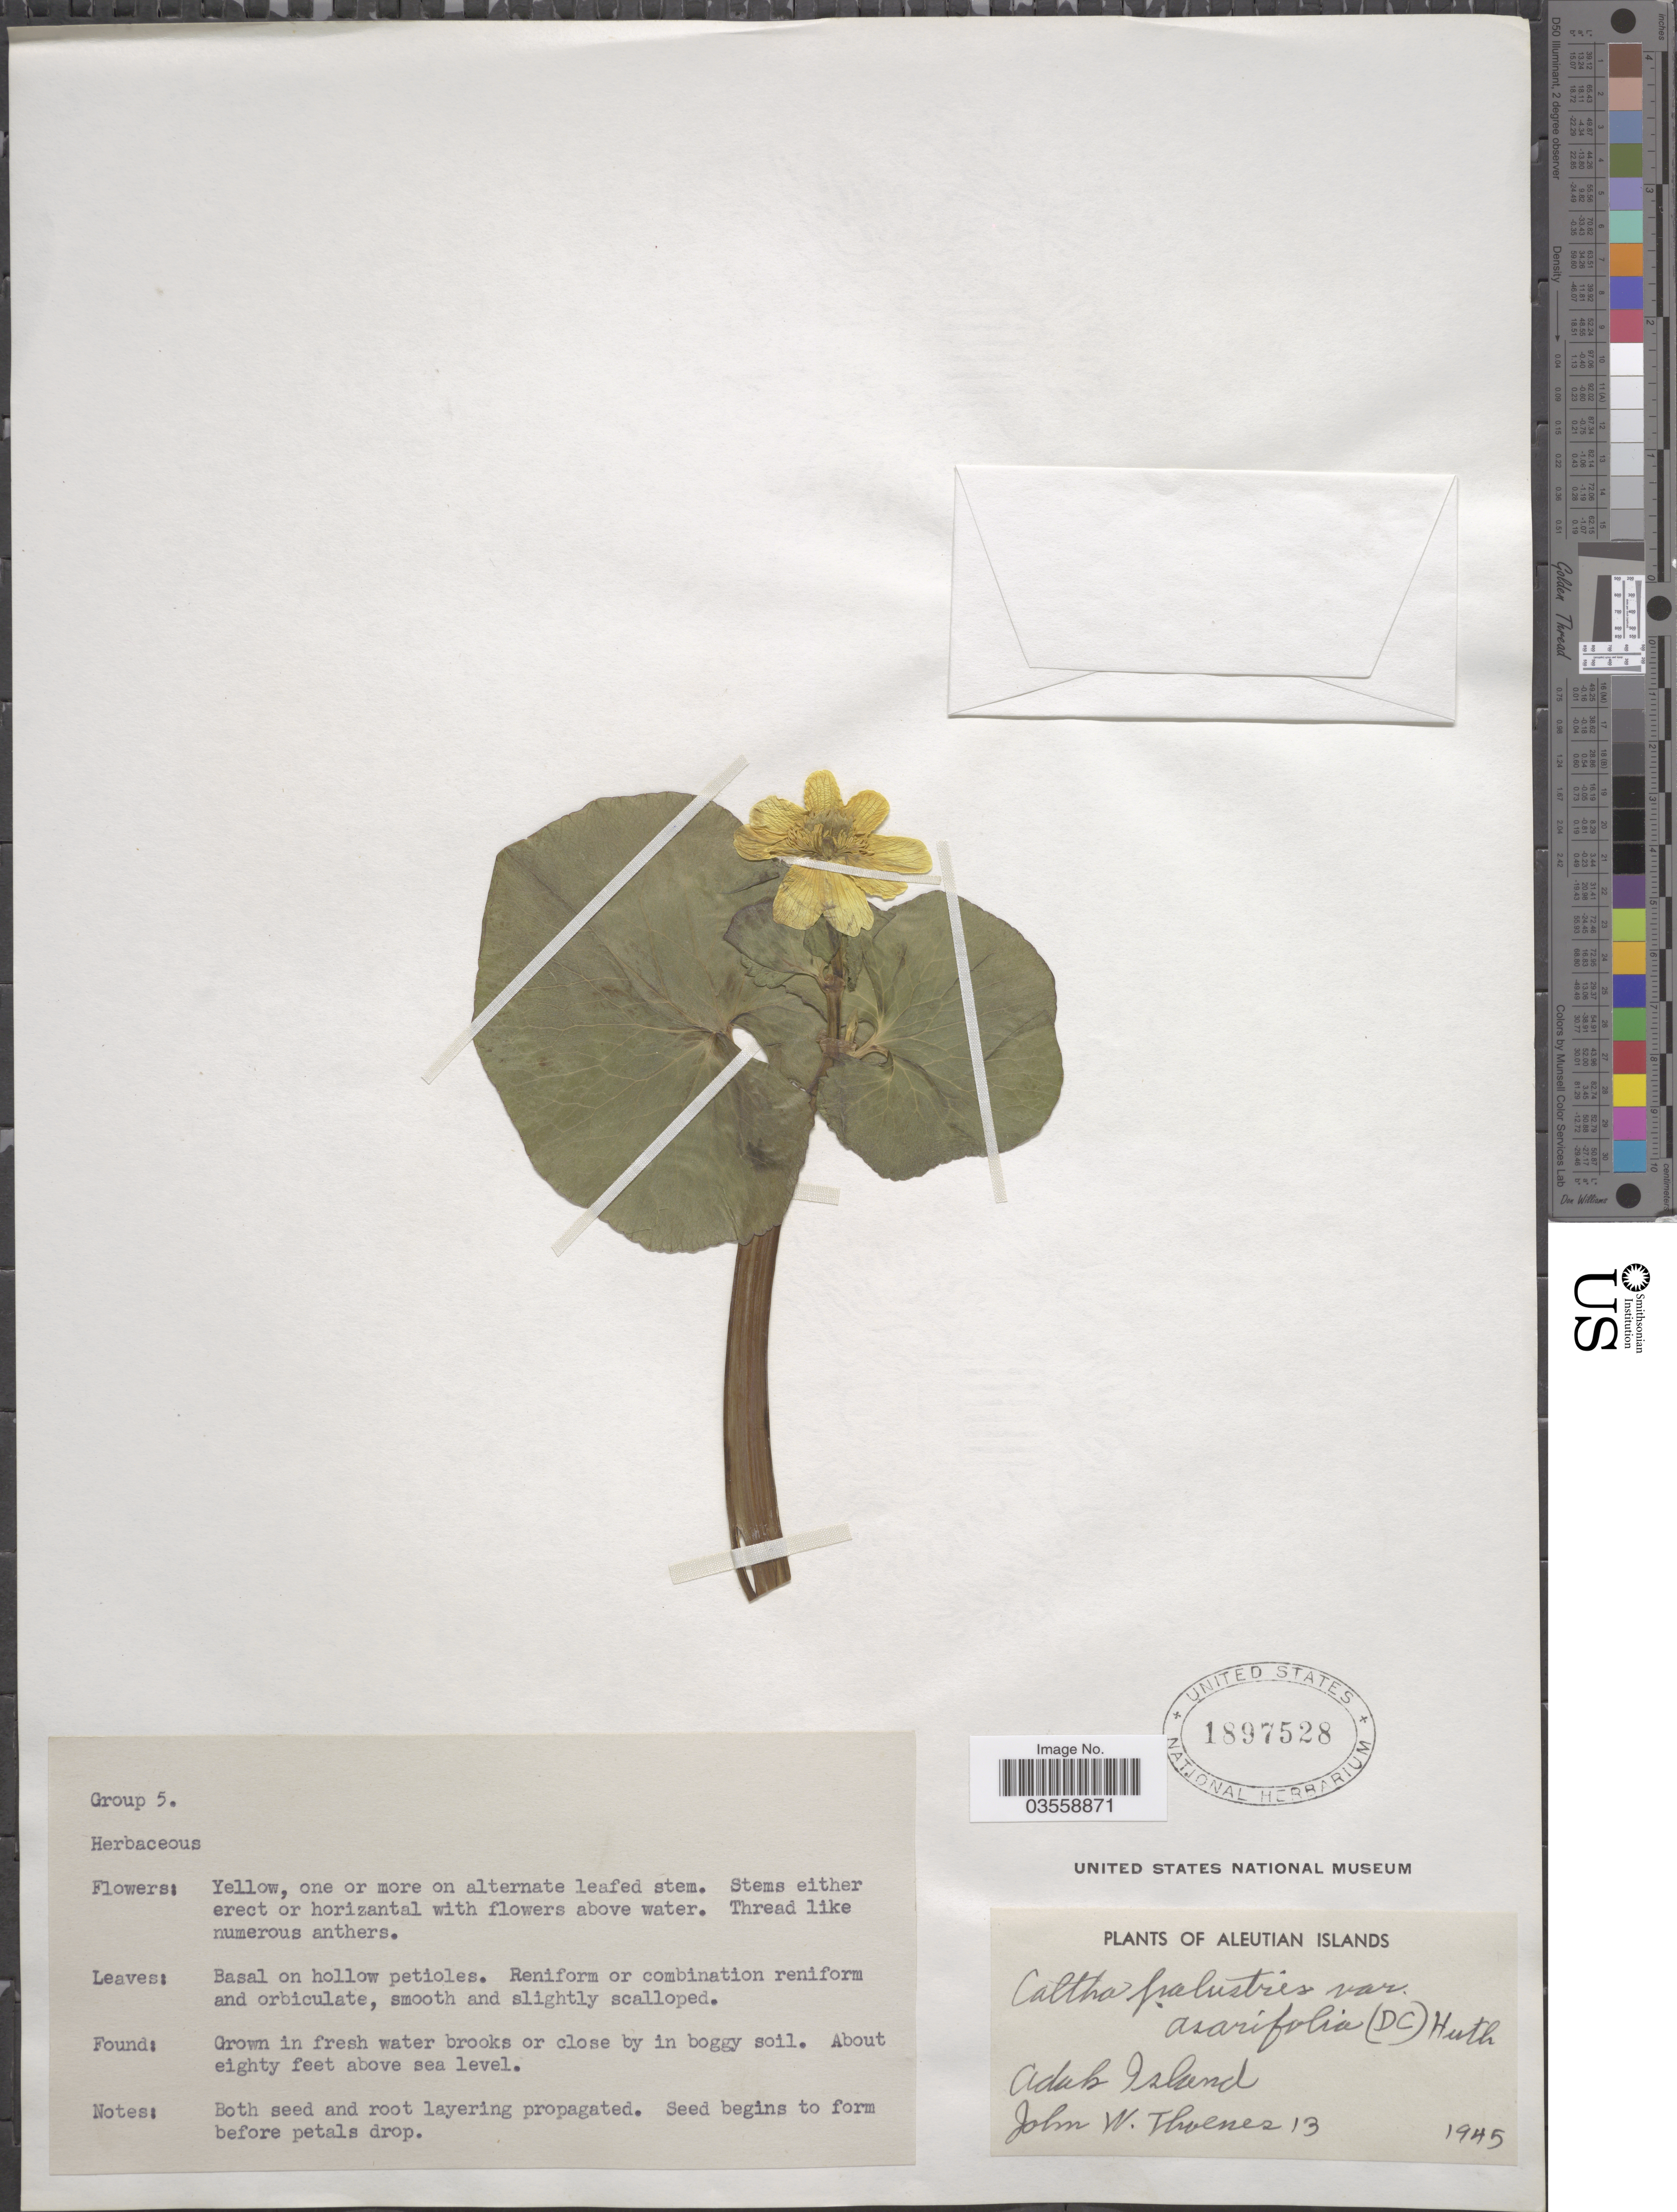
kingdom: Plantae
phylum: Tracheophyta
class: Magnoliopsida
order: Ranunculales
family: Ranunculaceae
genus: Caltha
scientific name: Caltha palustris var. asarifolia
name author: (DC.) Huth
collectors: J. Thoenes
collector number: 13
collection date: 1945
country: United States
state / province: Alaska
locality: Aleutian Islands. Adak Island.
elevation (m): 5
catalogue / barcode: US 1897528